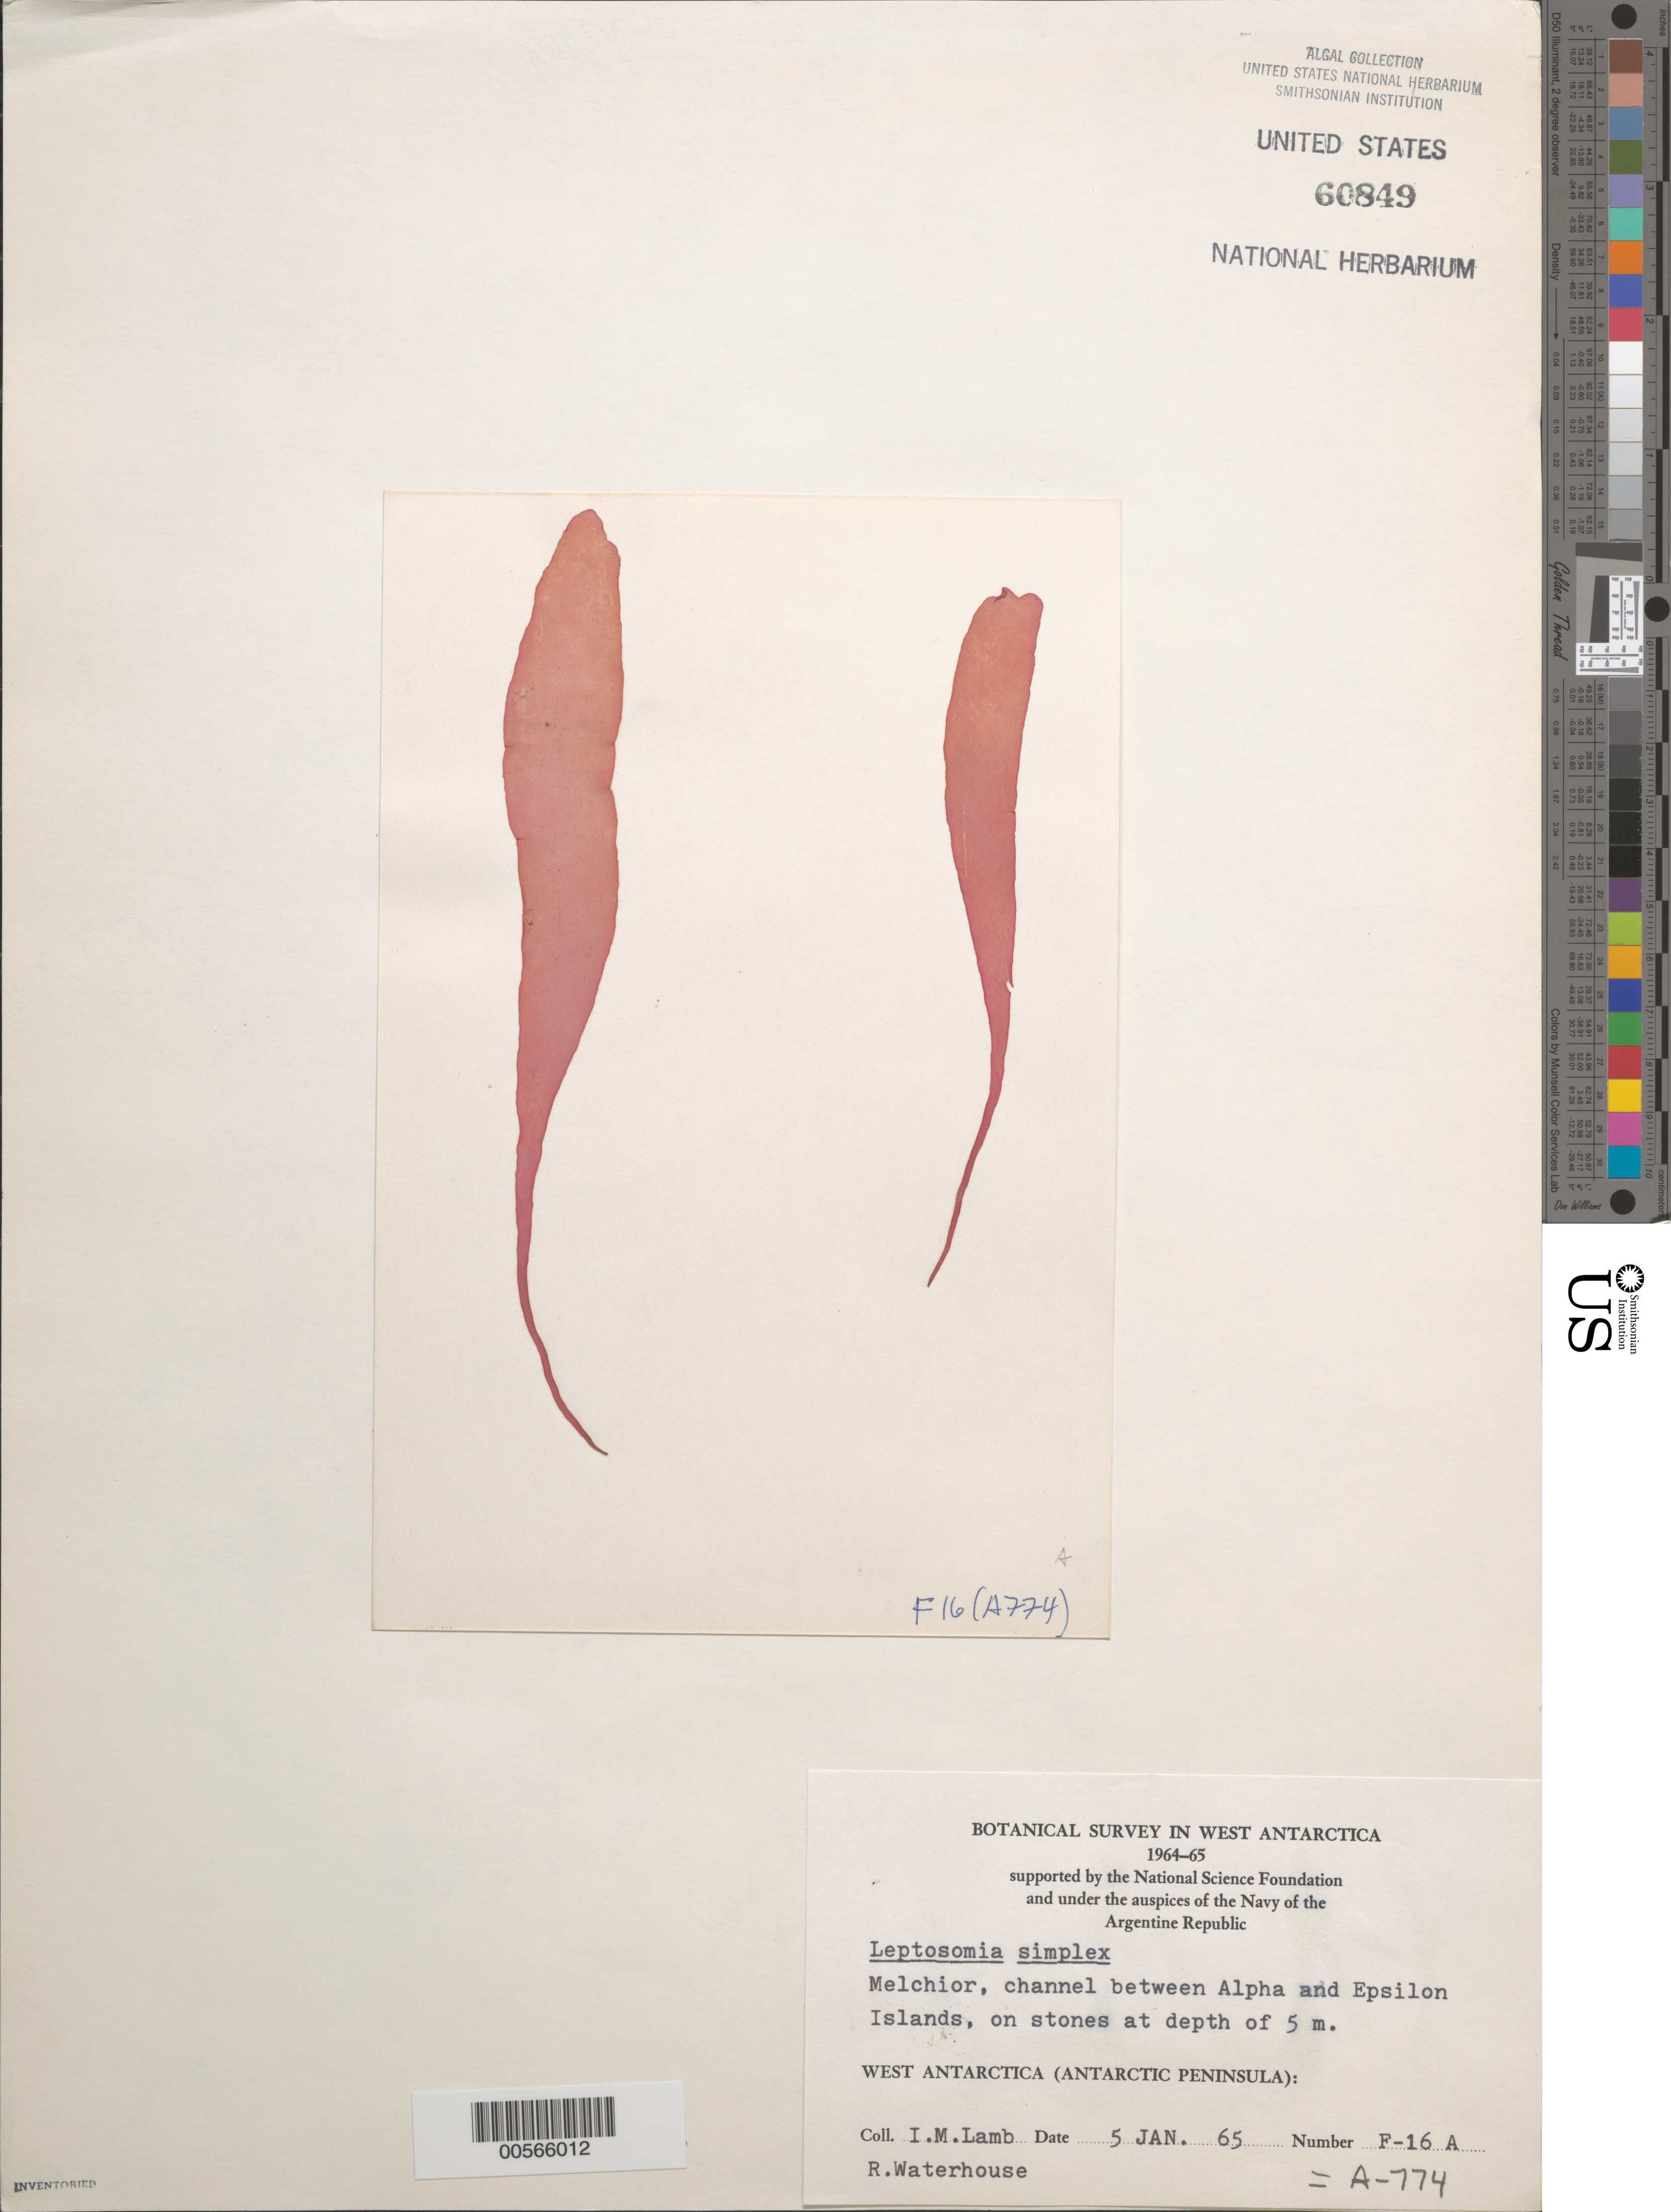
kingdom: Plantae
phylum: Rhodophyta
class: Florideophyceae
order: Palmariales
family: Palmariaceae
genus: Palmaria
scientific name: Palmaria decipiens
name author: (Reinsch) Ricker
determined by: Algae name updating Project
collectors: I. M. Lamb & R. Waterhouse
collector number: F-16a & A-774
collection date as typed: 05 Jan 1965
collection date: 1965-01-05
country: Antarctica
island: Melchior Islands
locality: Channel between Alpha Island and Epsilon Island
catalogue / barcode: US 60849